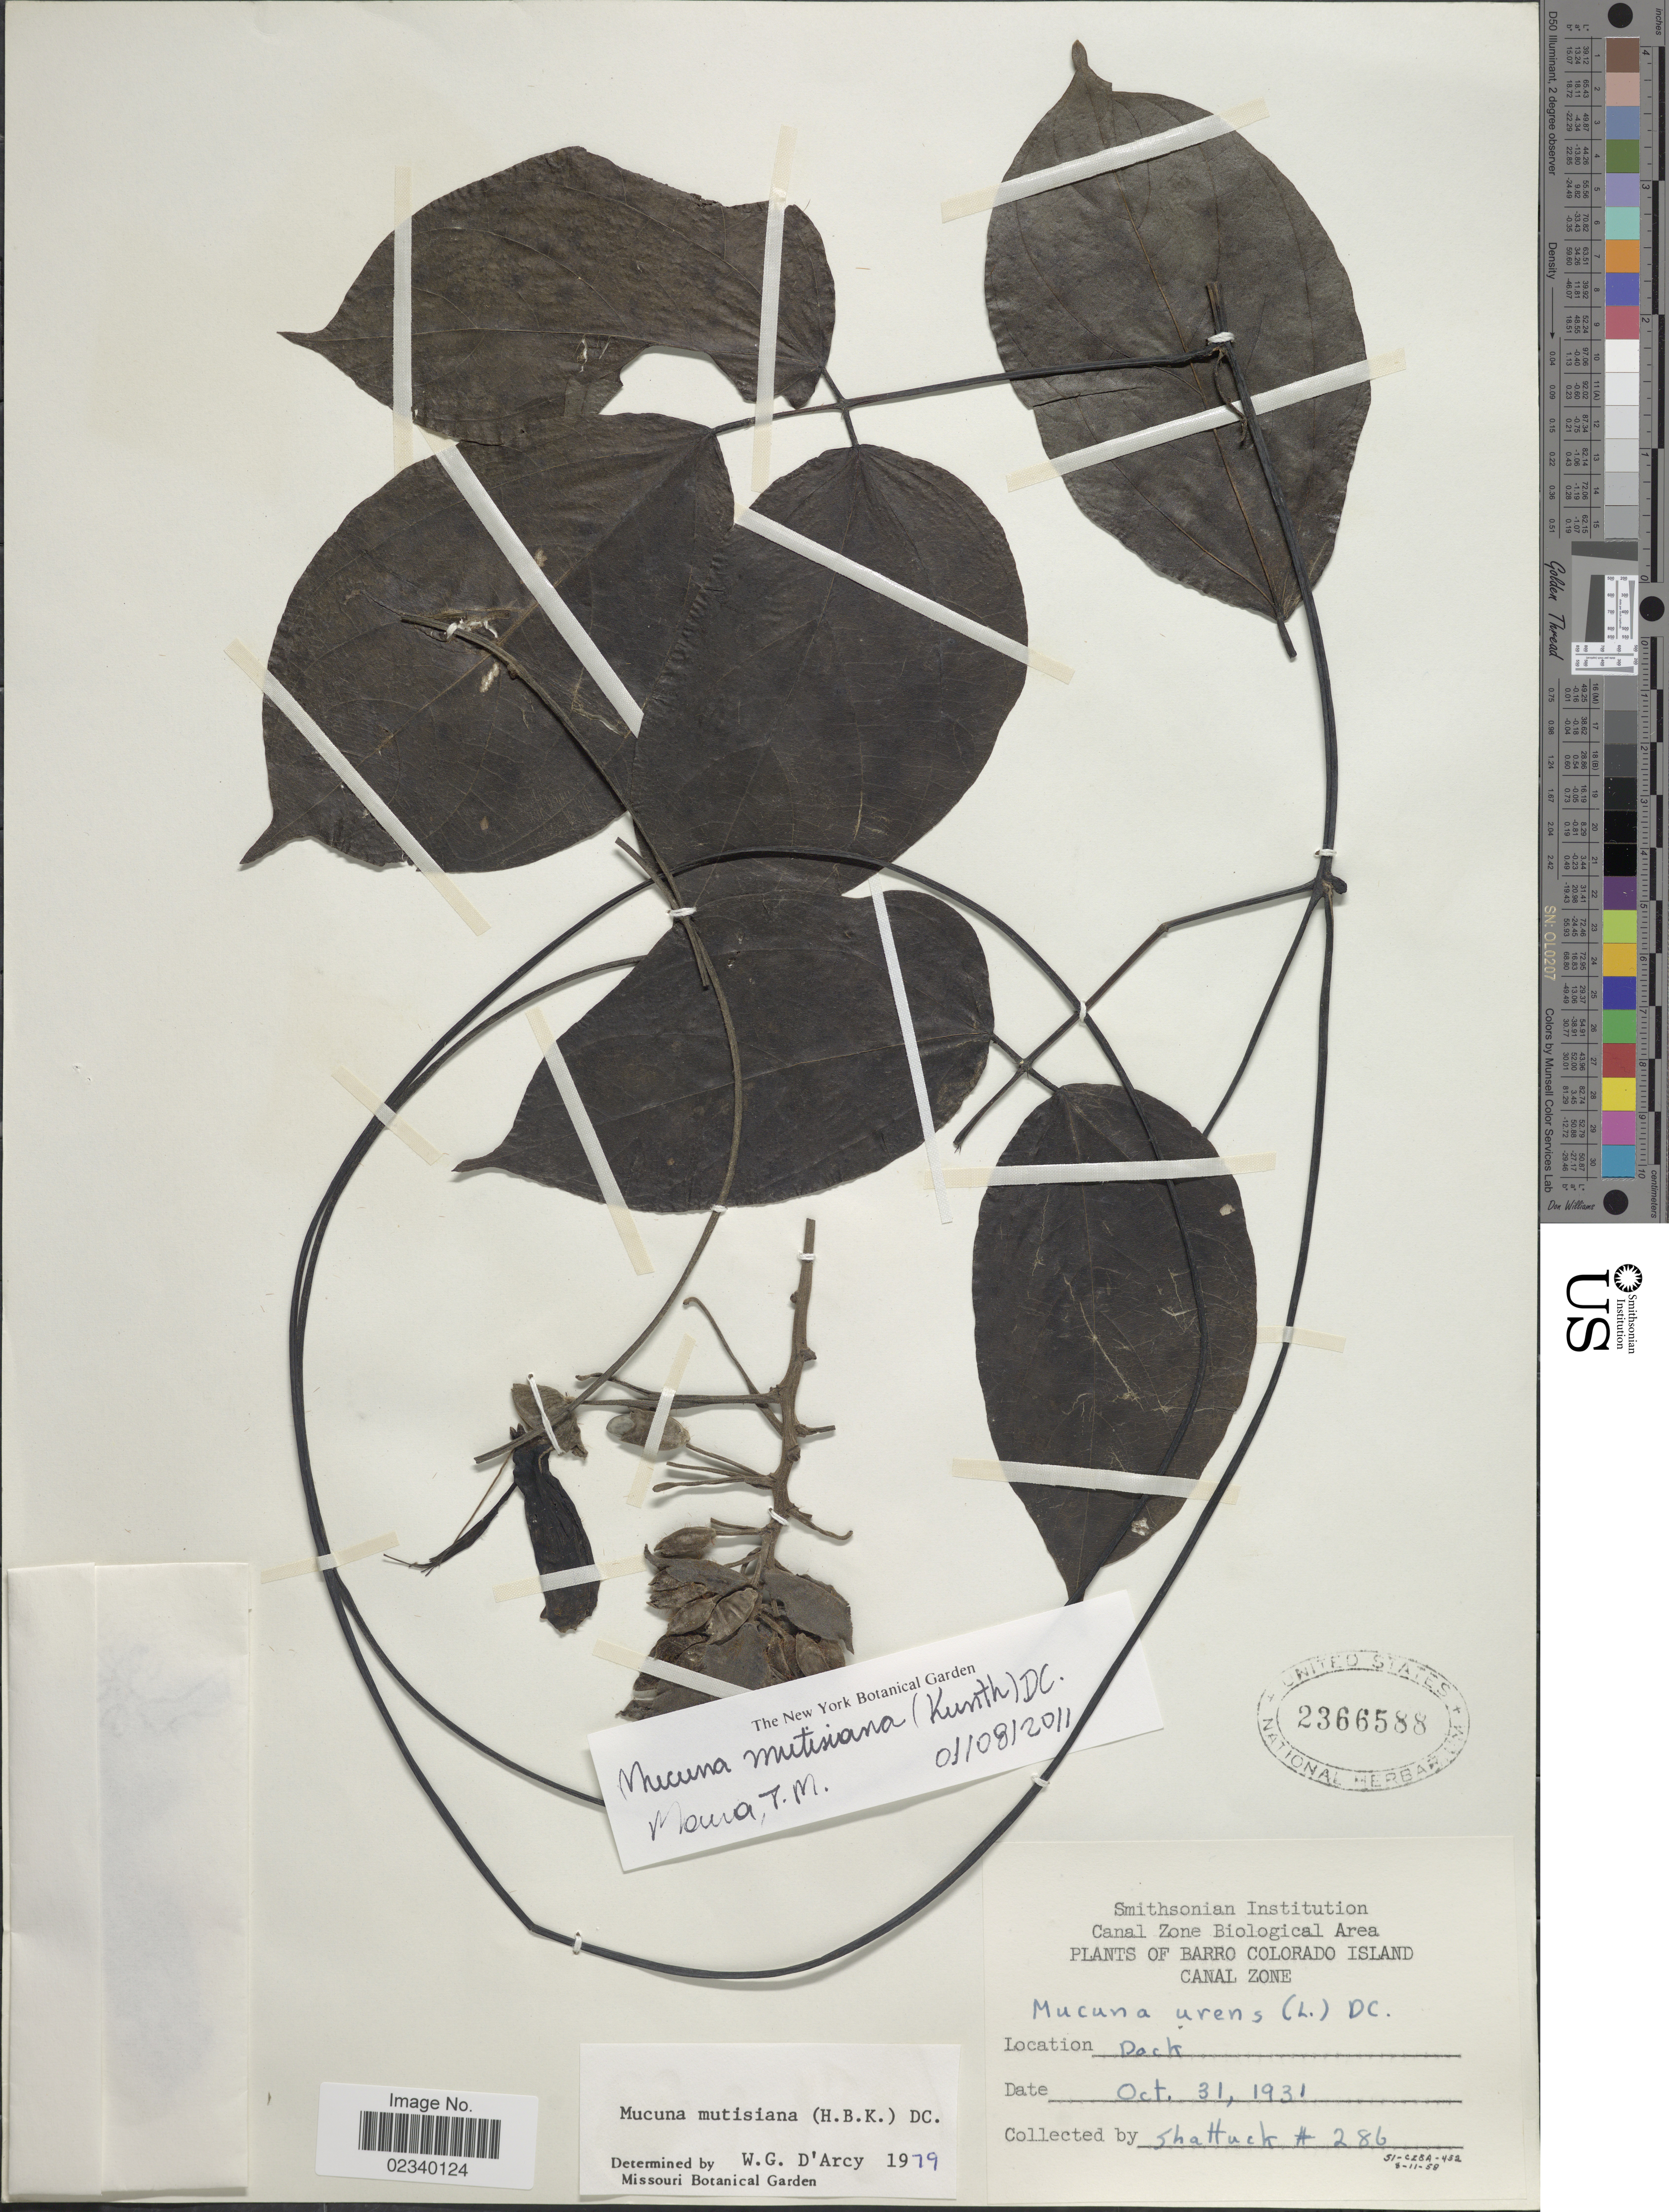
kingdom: Plantae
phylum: Tracheophyta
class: Magnoliopsida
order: Fabales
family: Fabaceae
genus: Mucuna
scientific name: Mucuna mutisiana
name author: (Kunth) DC.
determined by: Moura, T. M. de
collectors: Shattuck, --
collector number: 286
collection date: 1931-10-31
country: Panama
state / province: Panamá Oeste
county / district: Canal Zone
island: Barro Colorado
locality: Barro Colorado Island, Canal Zone, Dock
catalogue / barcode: US 2366588